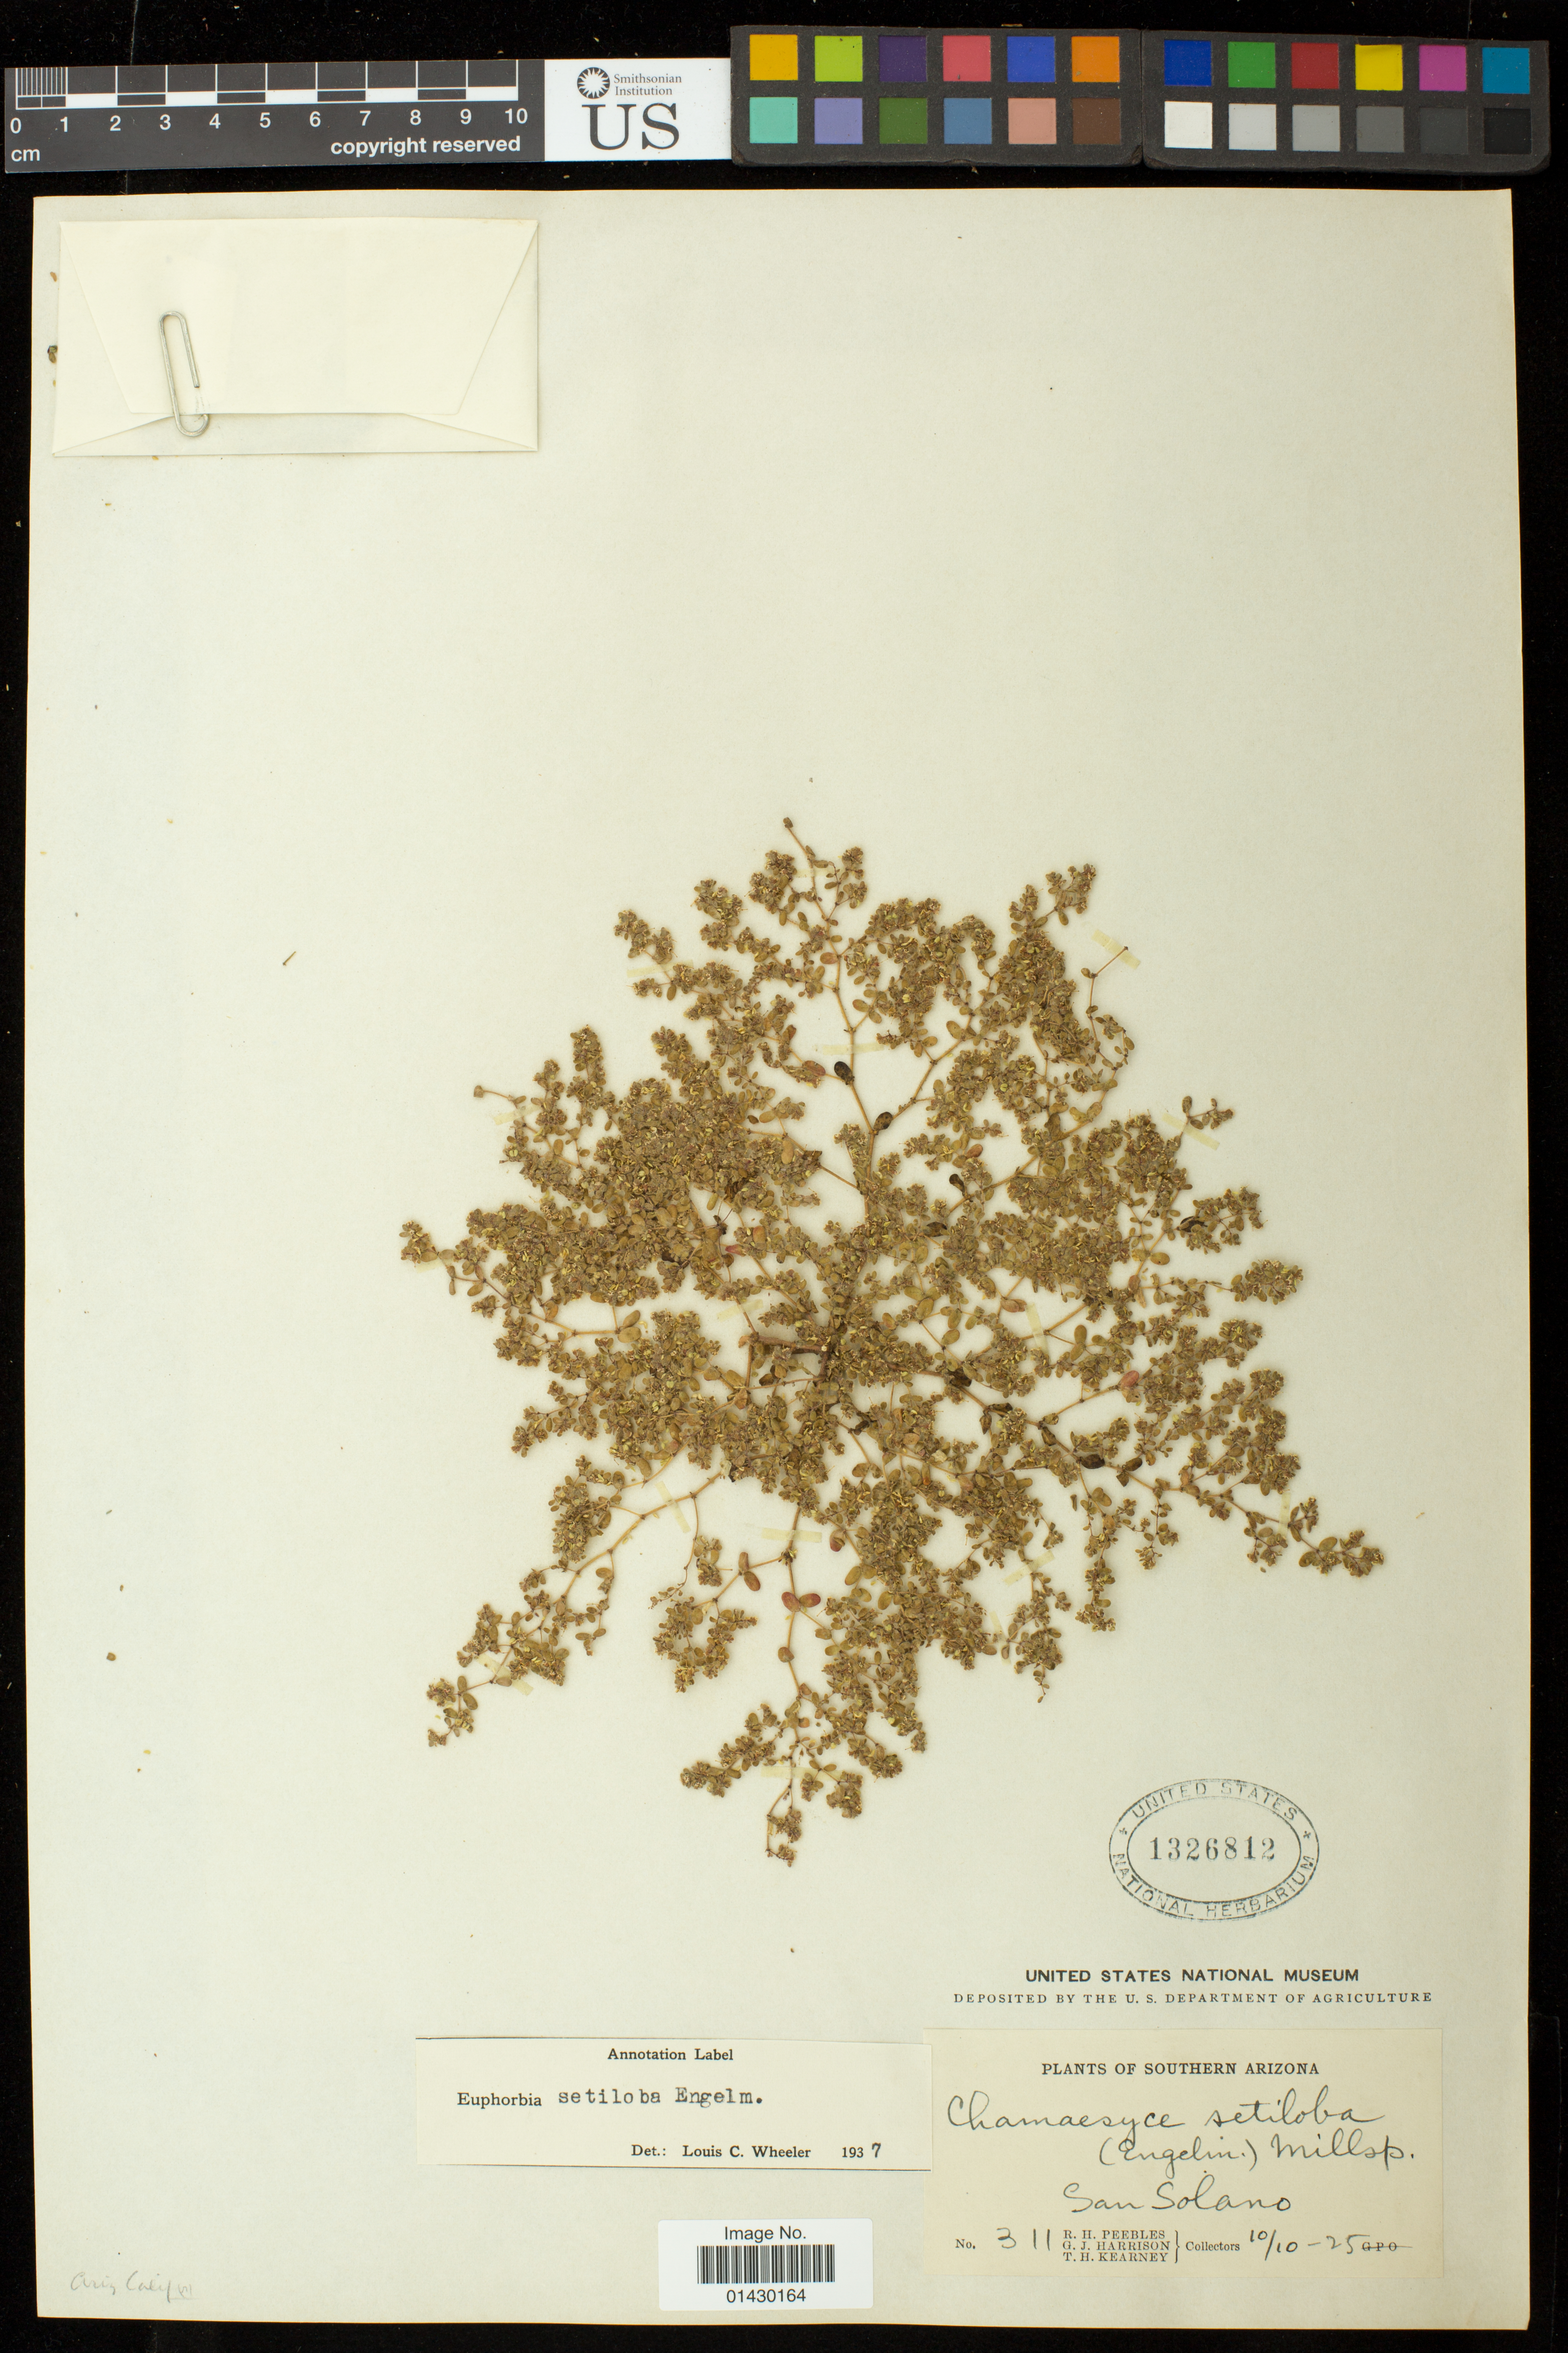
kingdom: Plantae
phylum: Tracheophyta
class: Magnoliopsida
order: Malpighiales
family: Euphorbiaceae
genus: Euphorbia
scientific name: Euphorbia setiloba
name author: Engelm.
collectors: R. H. Peebles, G. J. Harrison & T. H. Kearney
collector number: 311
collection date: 1925-10-10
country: United States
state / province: Arizona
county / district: Pima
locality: San Solano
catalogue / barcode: US 1326812